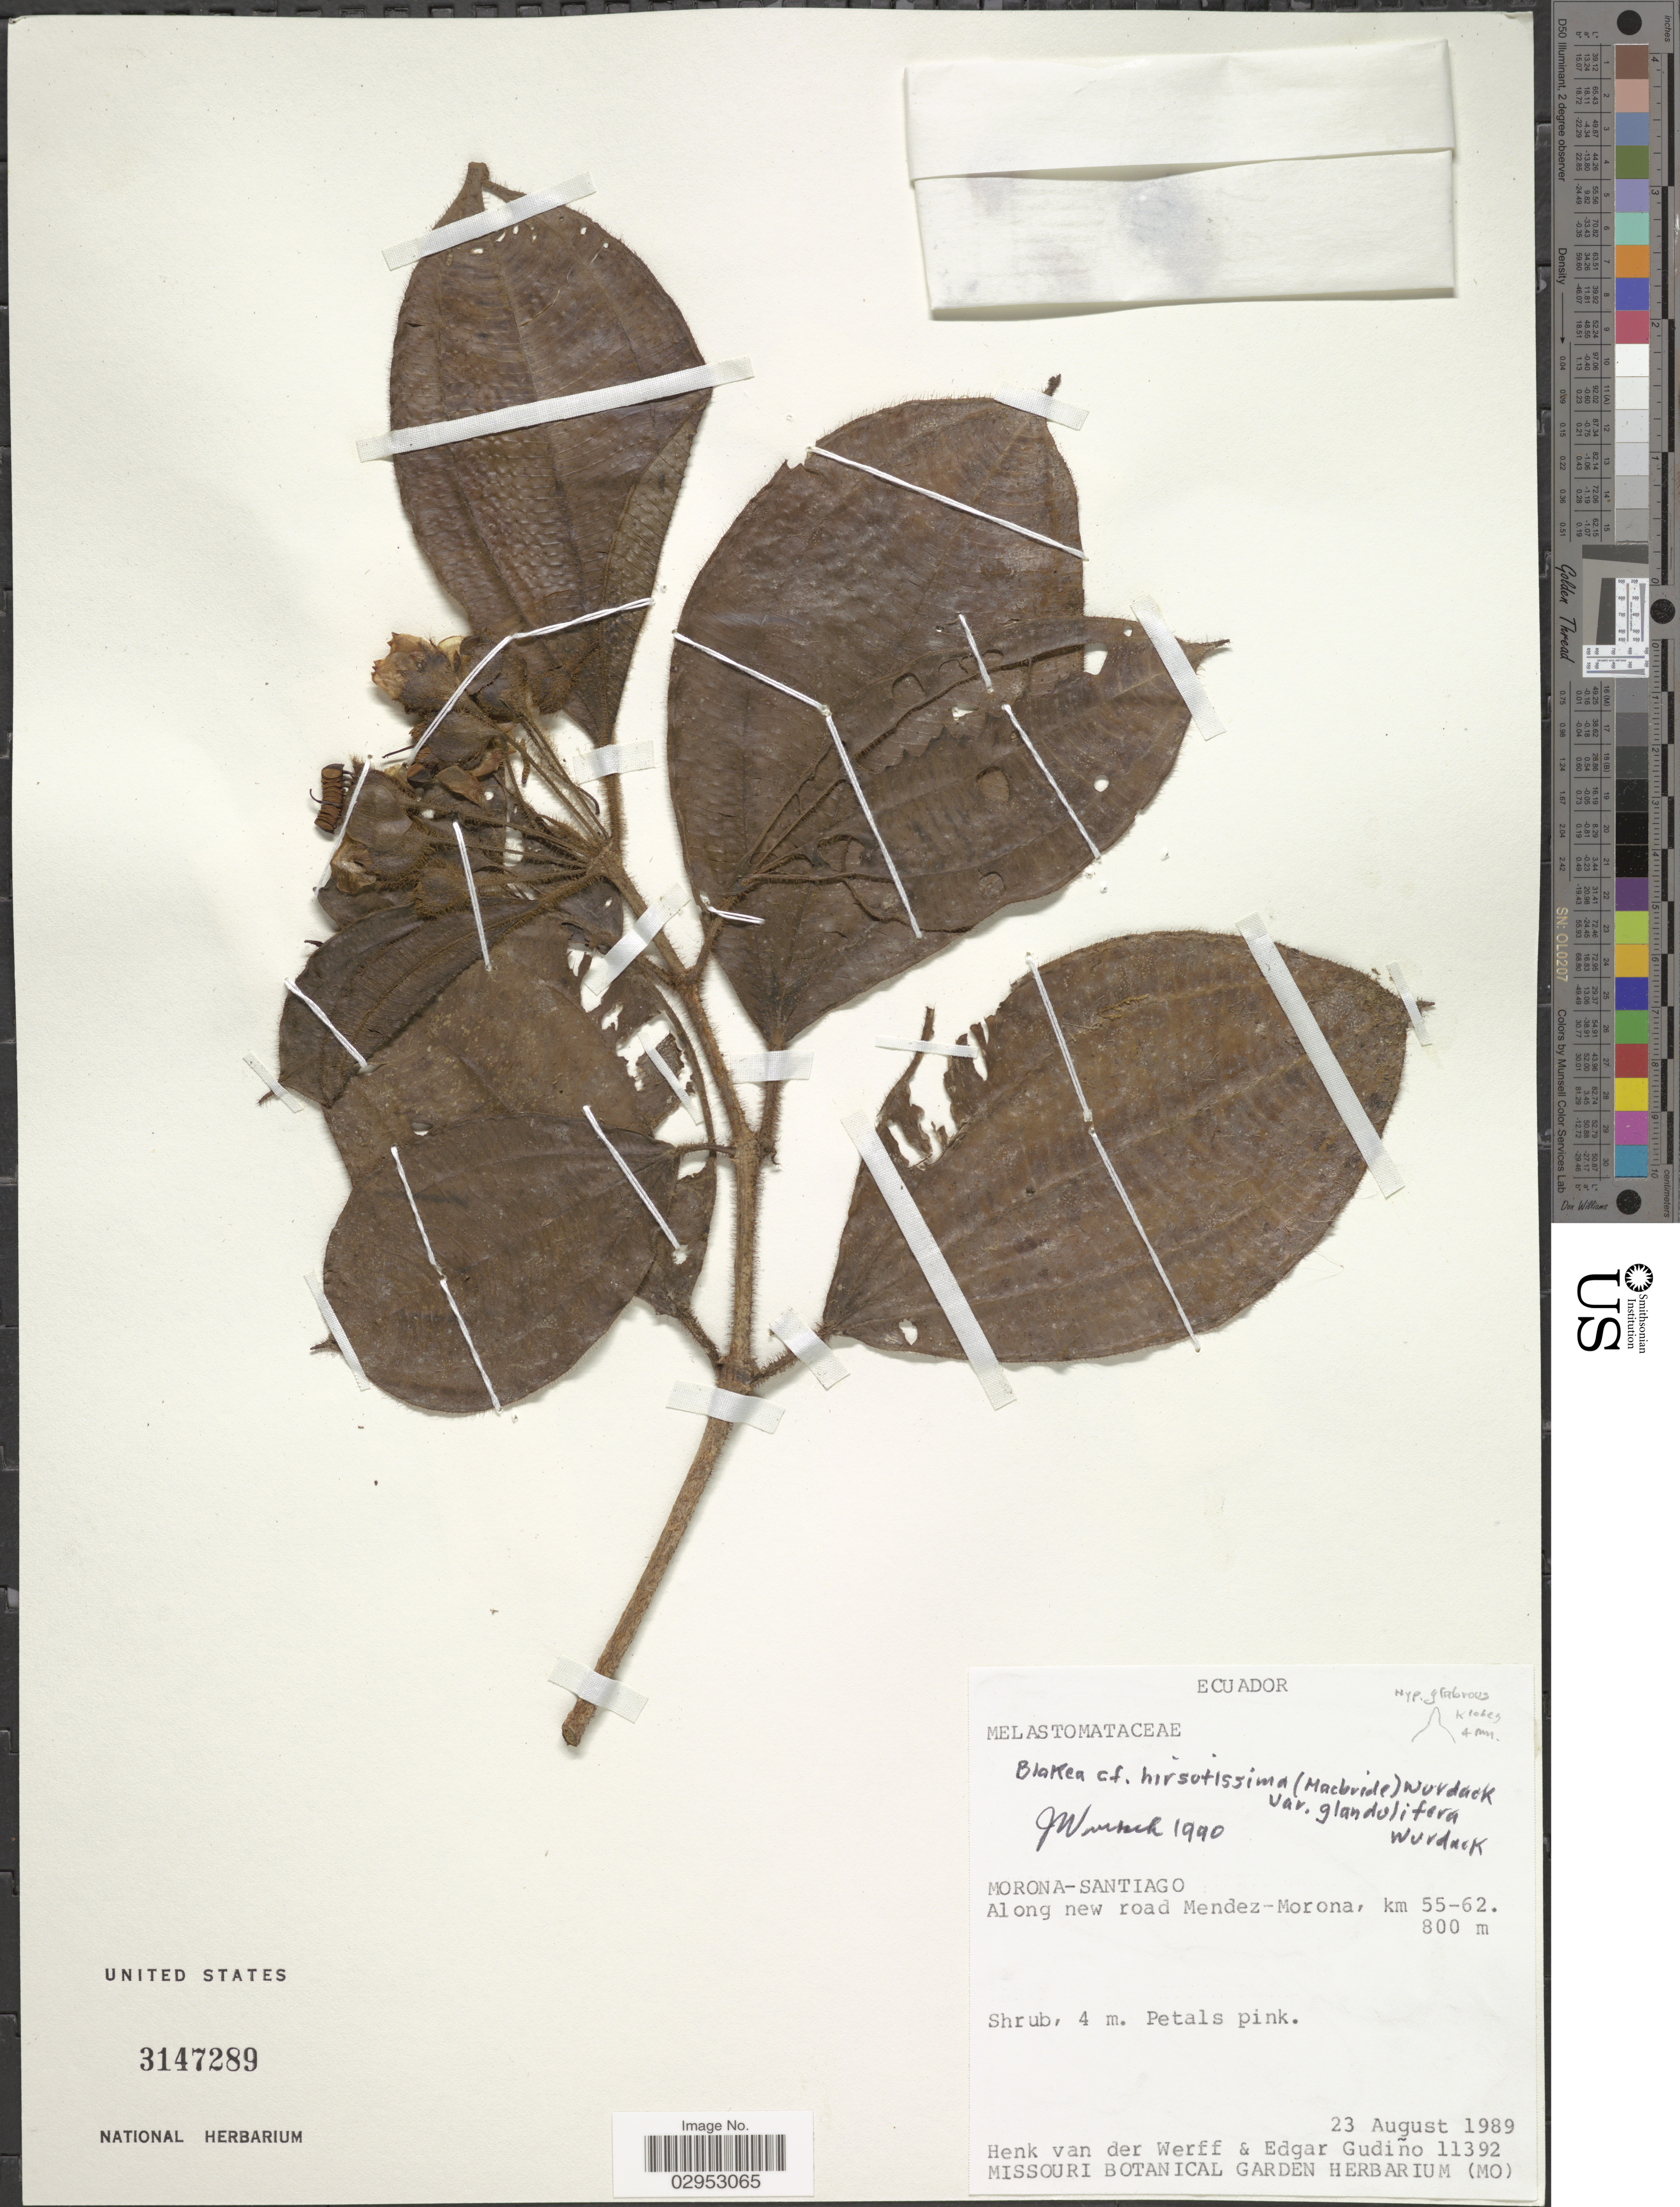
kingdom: Plantae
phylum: Tracheophyta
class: Magnoliopsida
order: Myrtales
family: Melastomataceae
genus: Blakea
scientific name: Blakea hirsutissima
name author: (J.F. Macbr.) Wurdack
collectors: H. van der Werff & E. Gudiño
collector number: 11392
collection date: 1989-08-23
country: Ecuador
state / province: Morona-Santiago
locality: Along new road Mendez-Morona, km 55-62.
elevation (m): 800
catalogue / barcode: US 3147289